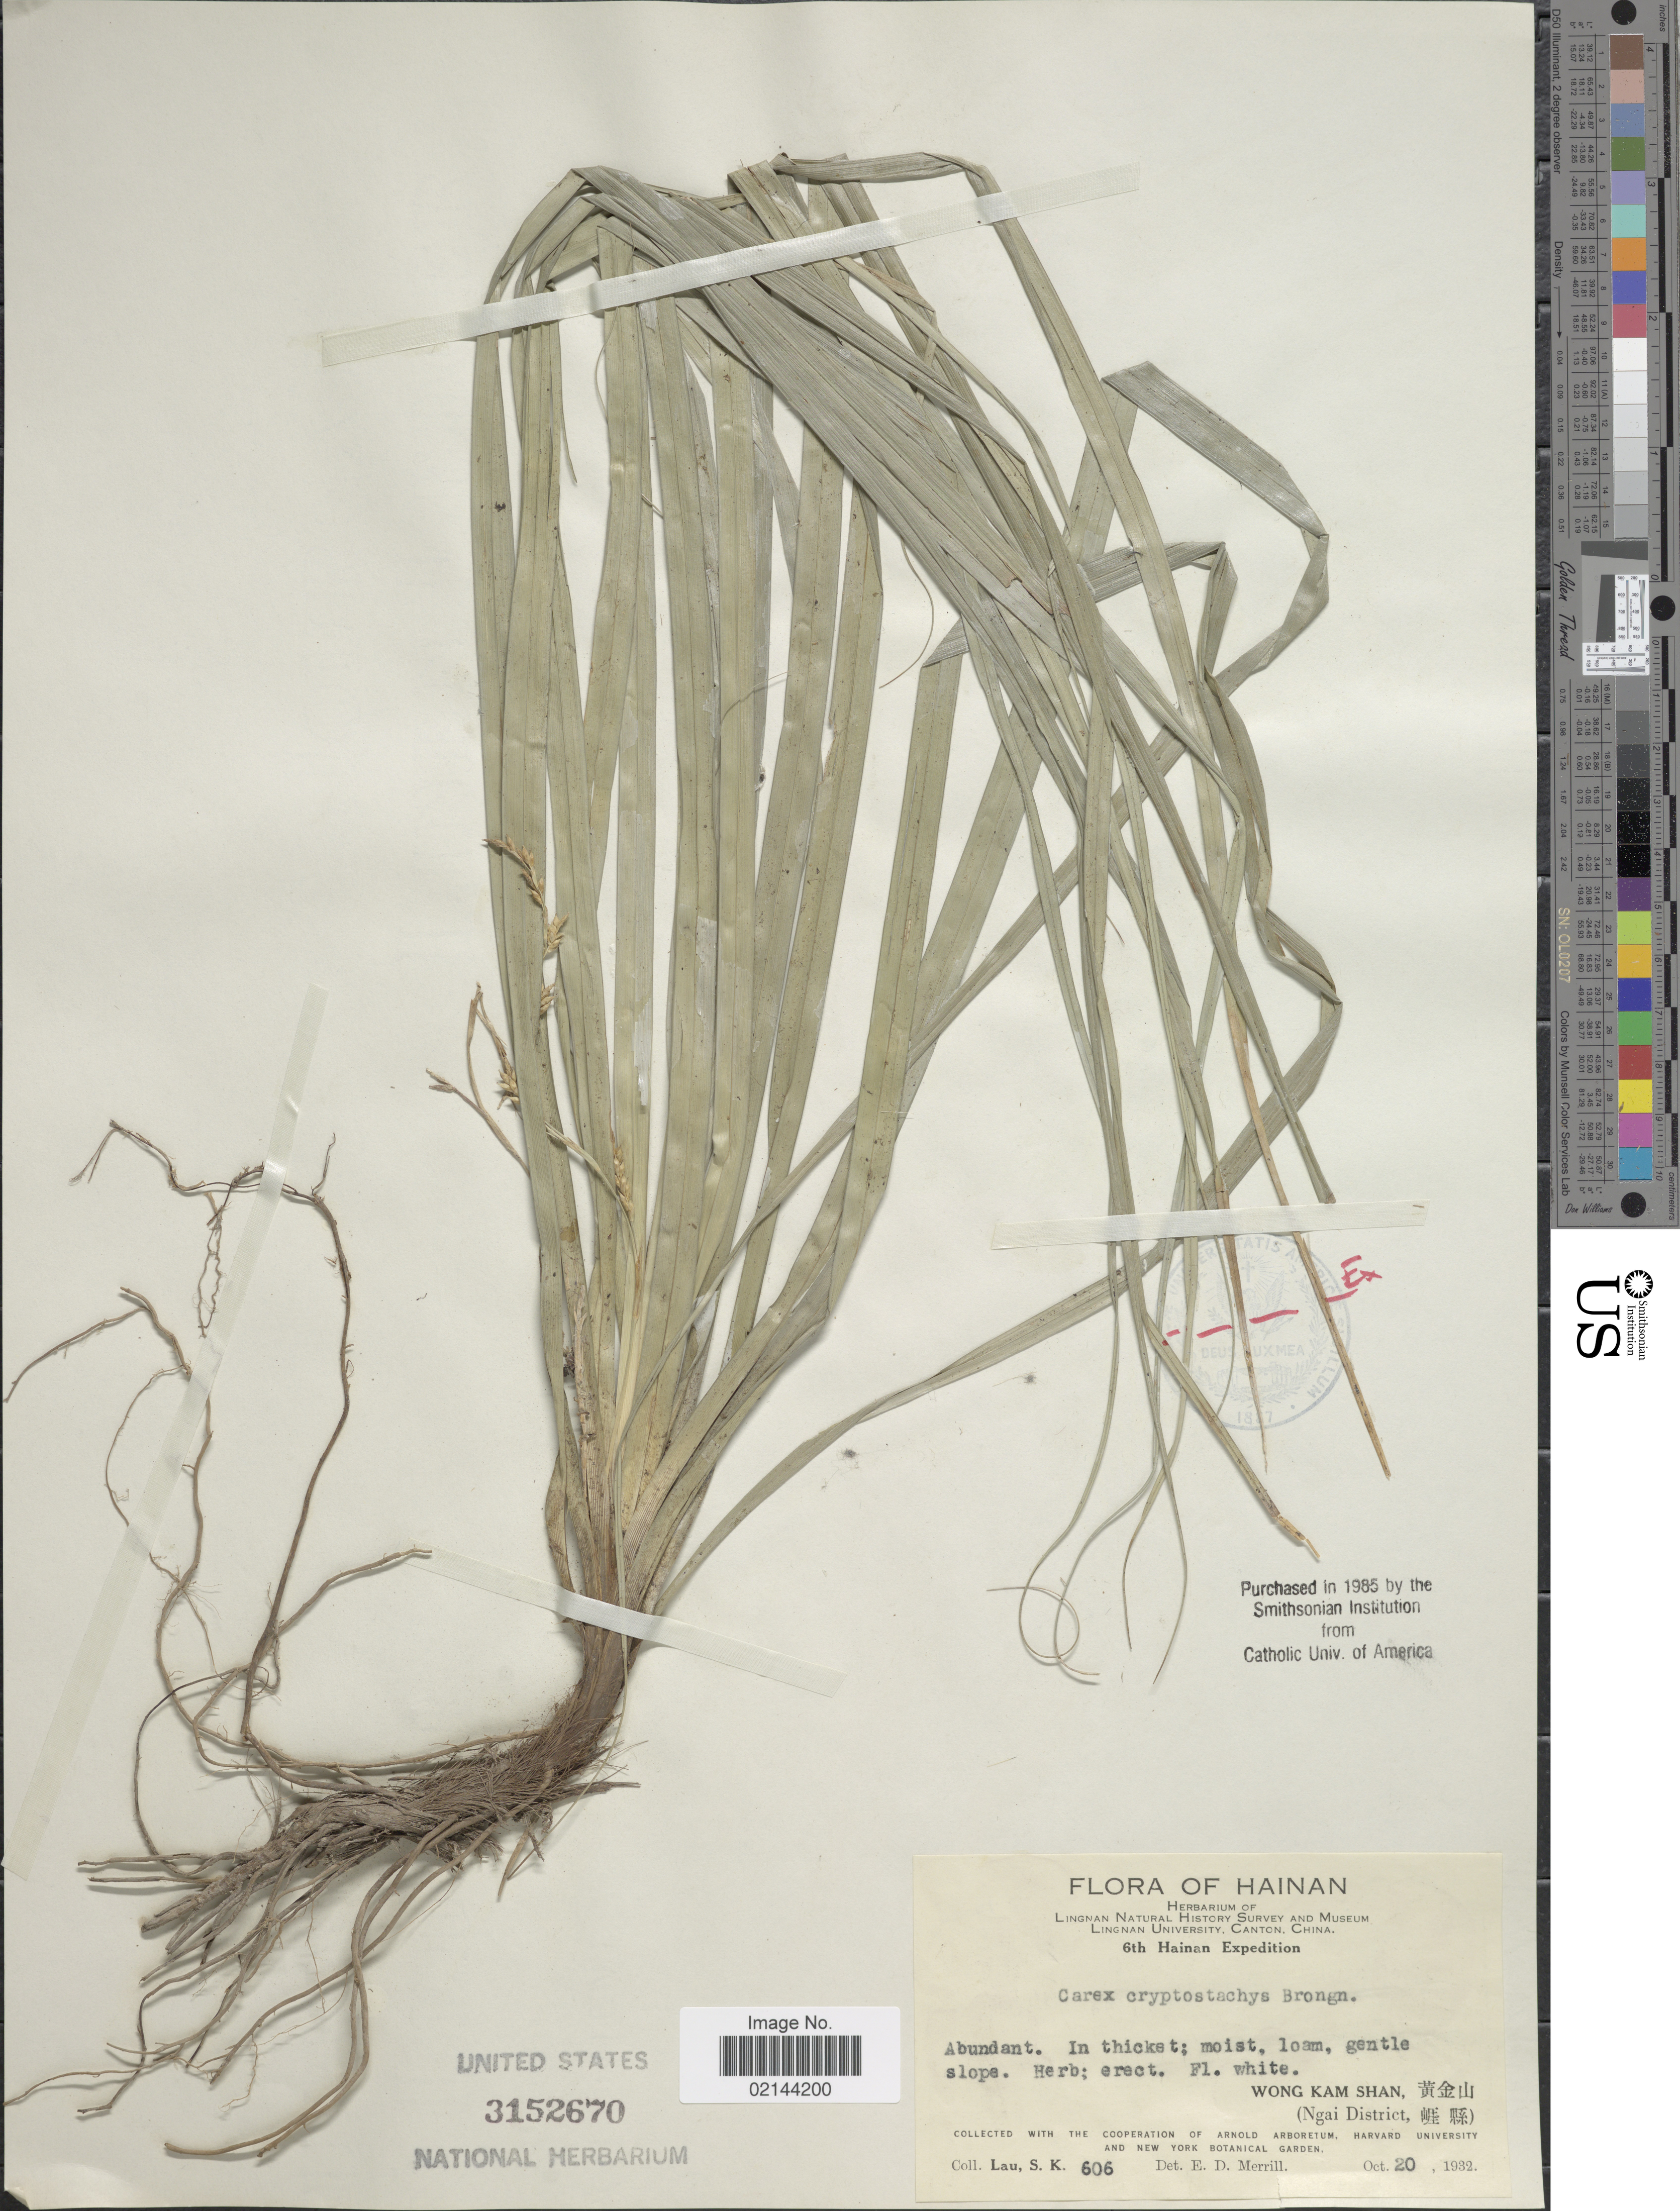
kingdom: Plantae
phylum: Tracheophyta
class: Liliopsida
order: Poales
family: Cyperaceae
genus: Carex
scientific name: Carex cryptostachys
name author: Brongn.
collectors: S. K. Lau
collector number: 606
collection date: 1932-10-20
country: China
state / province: Hainan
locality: HainanWong Kam Shan (Ngai District)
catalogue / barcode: US 3152670